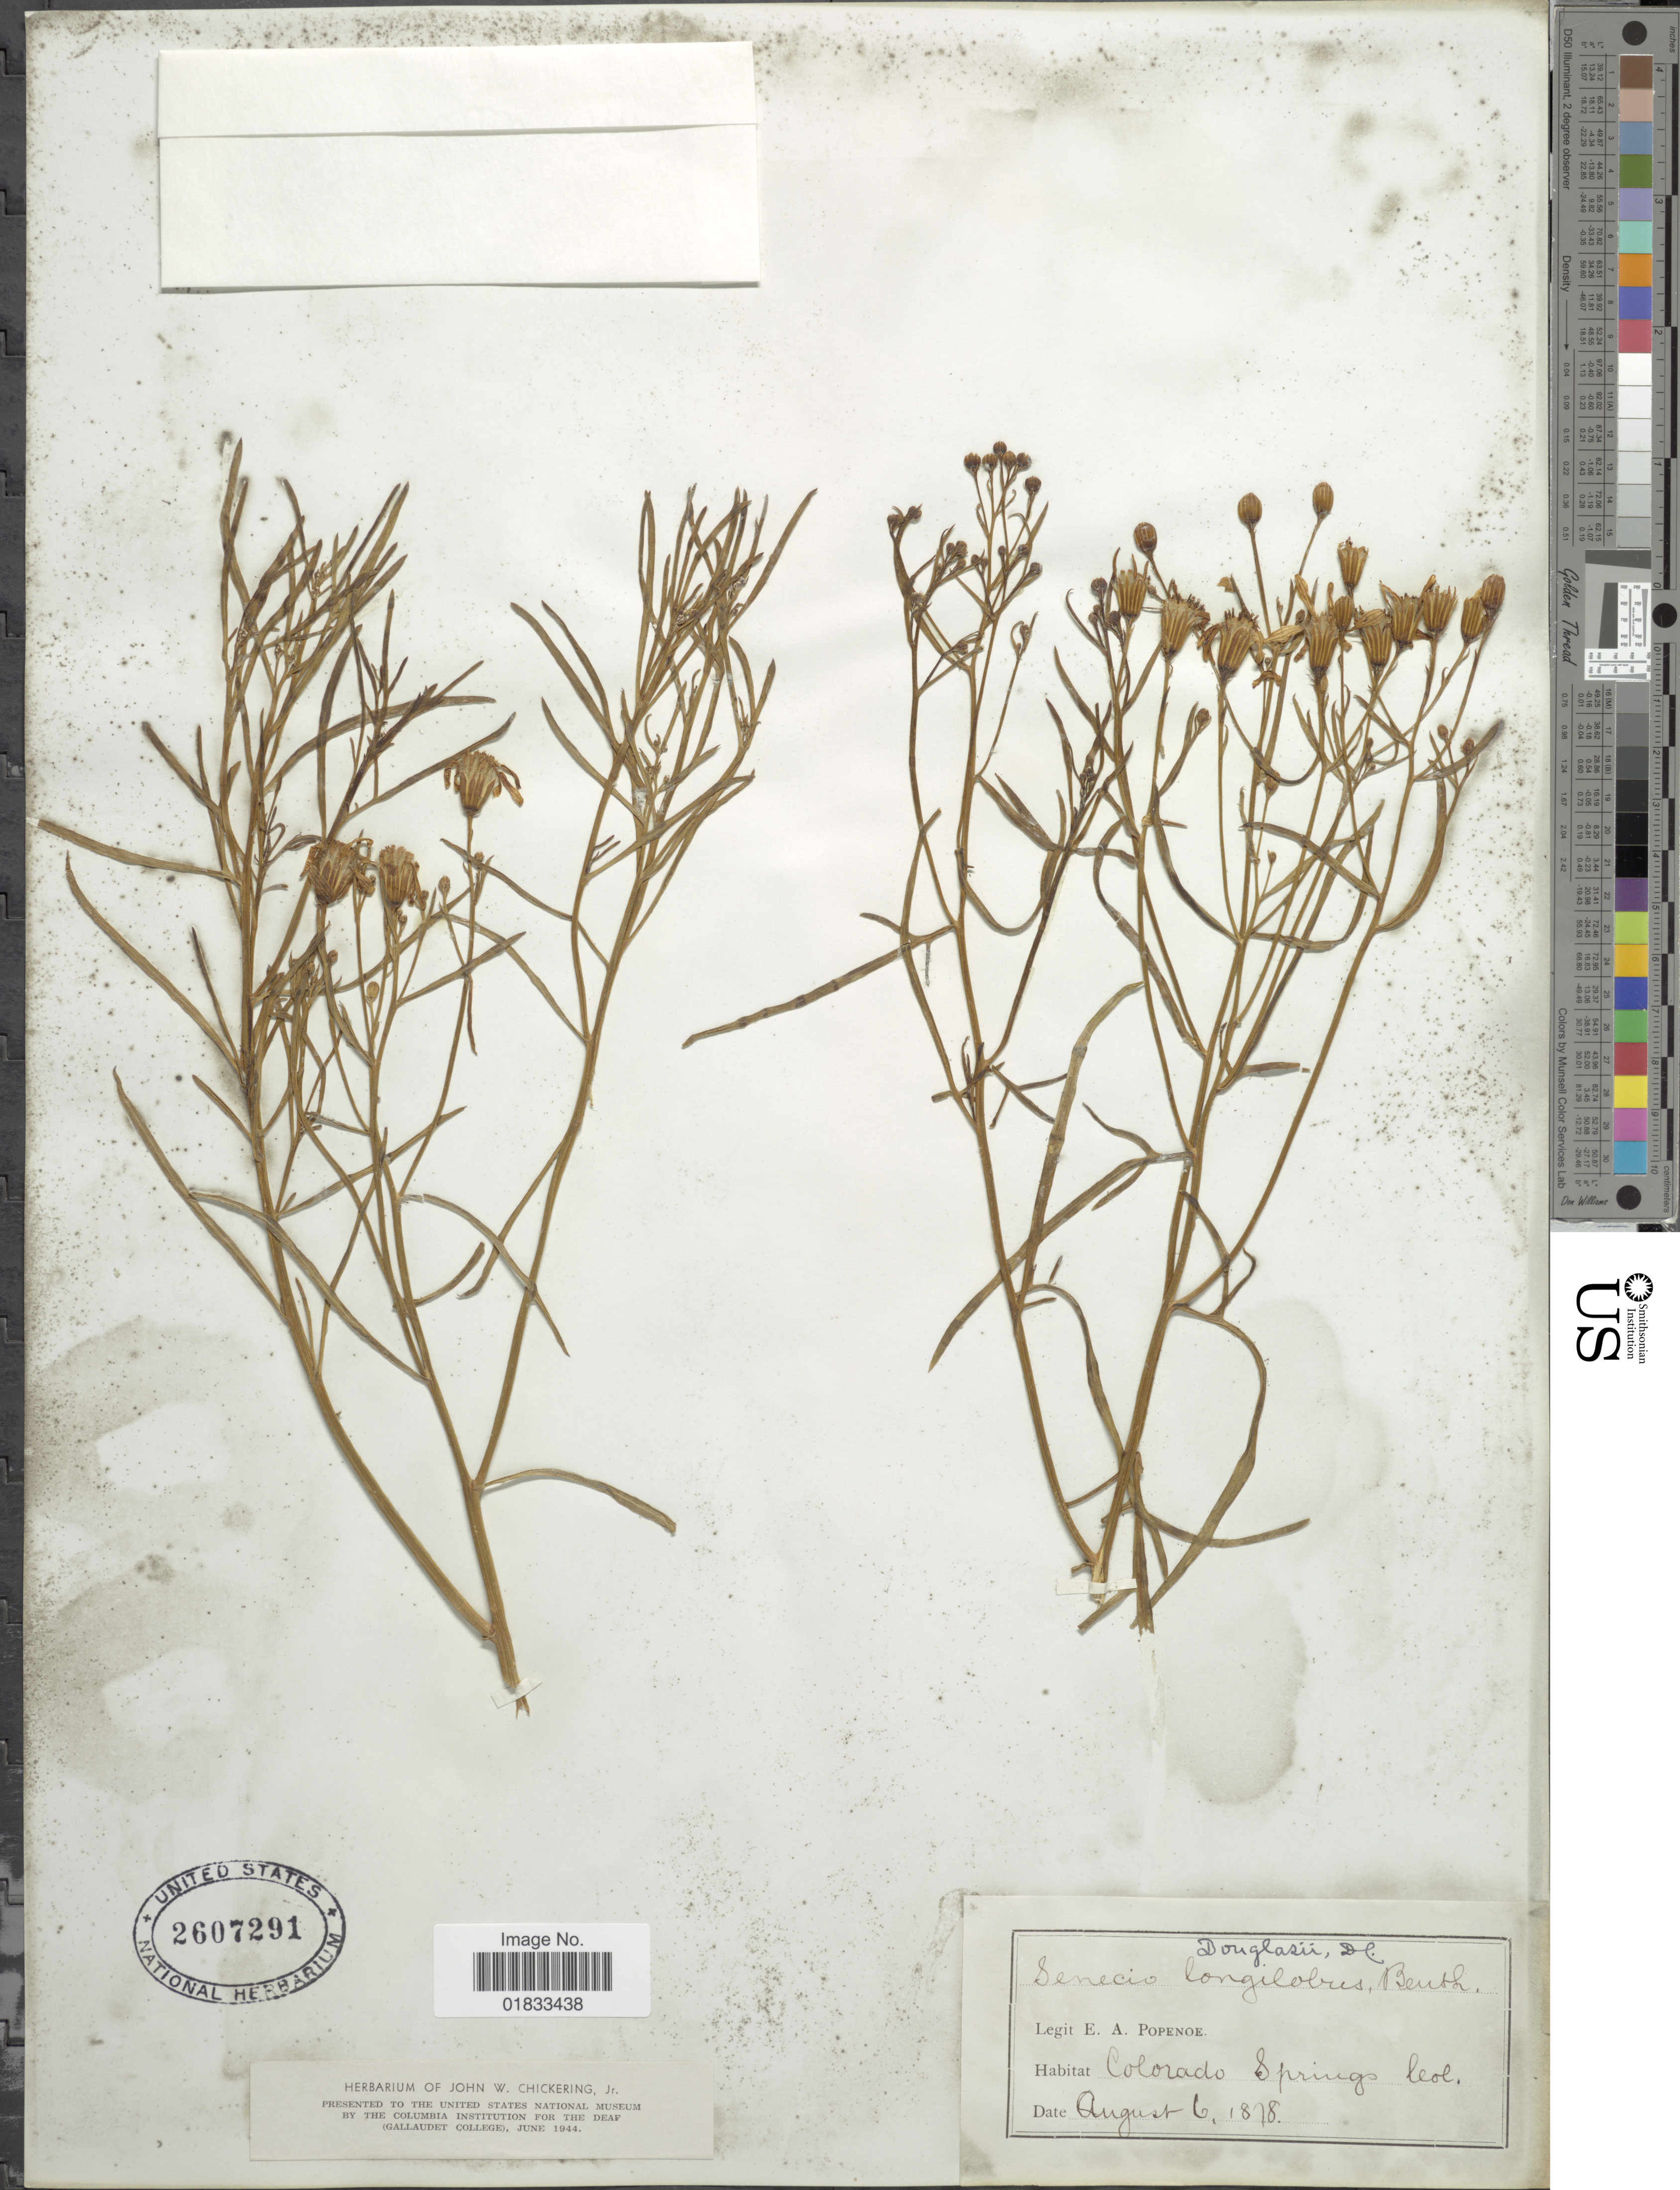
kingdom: Plantae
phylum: Tracheophyta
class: Magnoliopsida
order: Asterales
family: Asteraceae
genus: Senecio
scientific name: Senecio flaccidus var. douglasii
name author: (DC.) B.L. Turner & T.M. Barkley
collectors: E. A. Popenoe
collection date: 1878-08-06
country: United States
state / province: Colorado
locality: Colorado Springs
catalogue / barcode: US 2607291